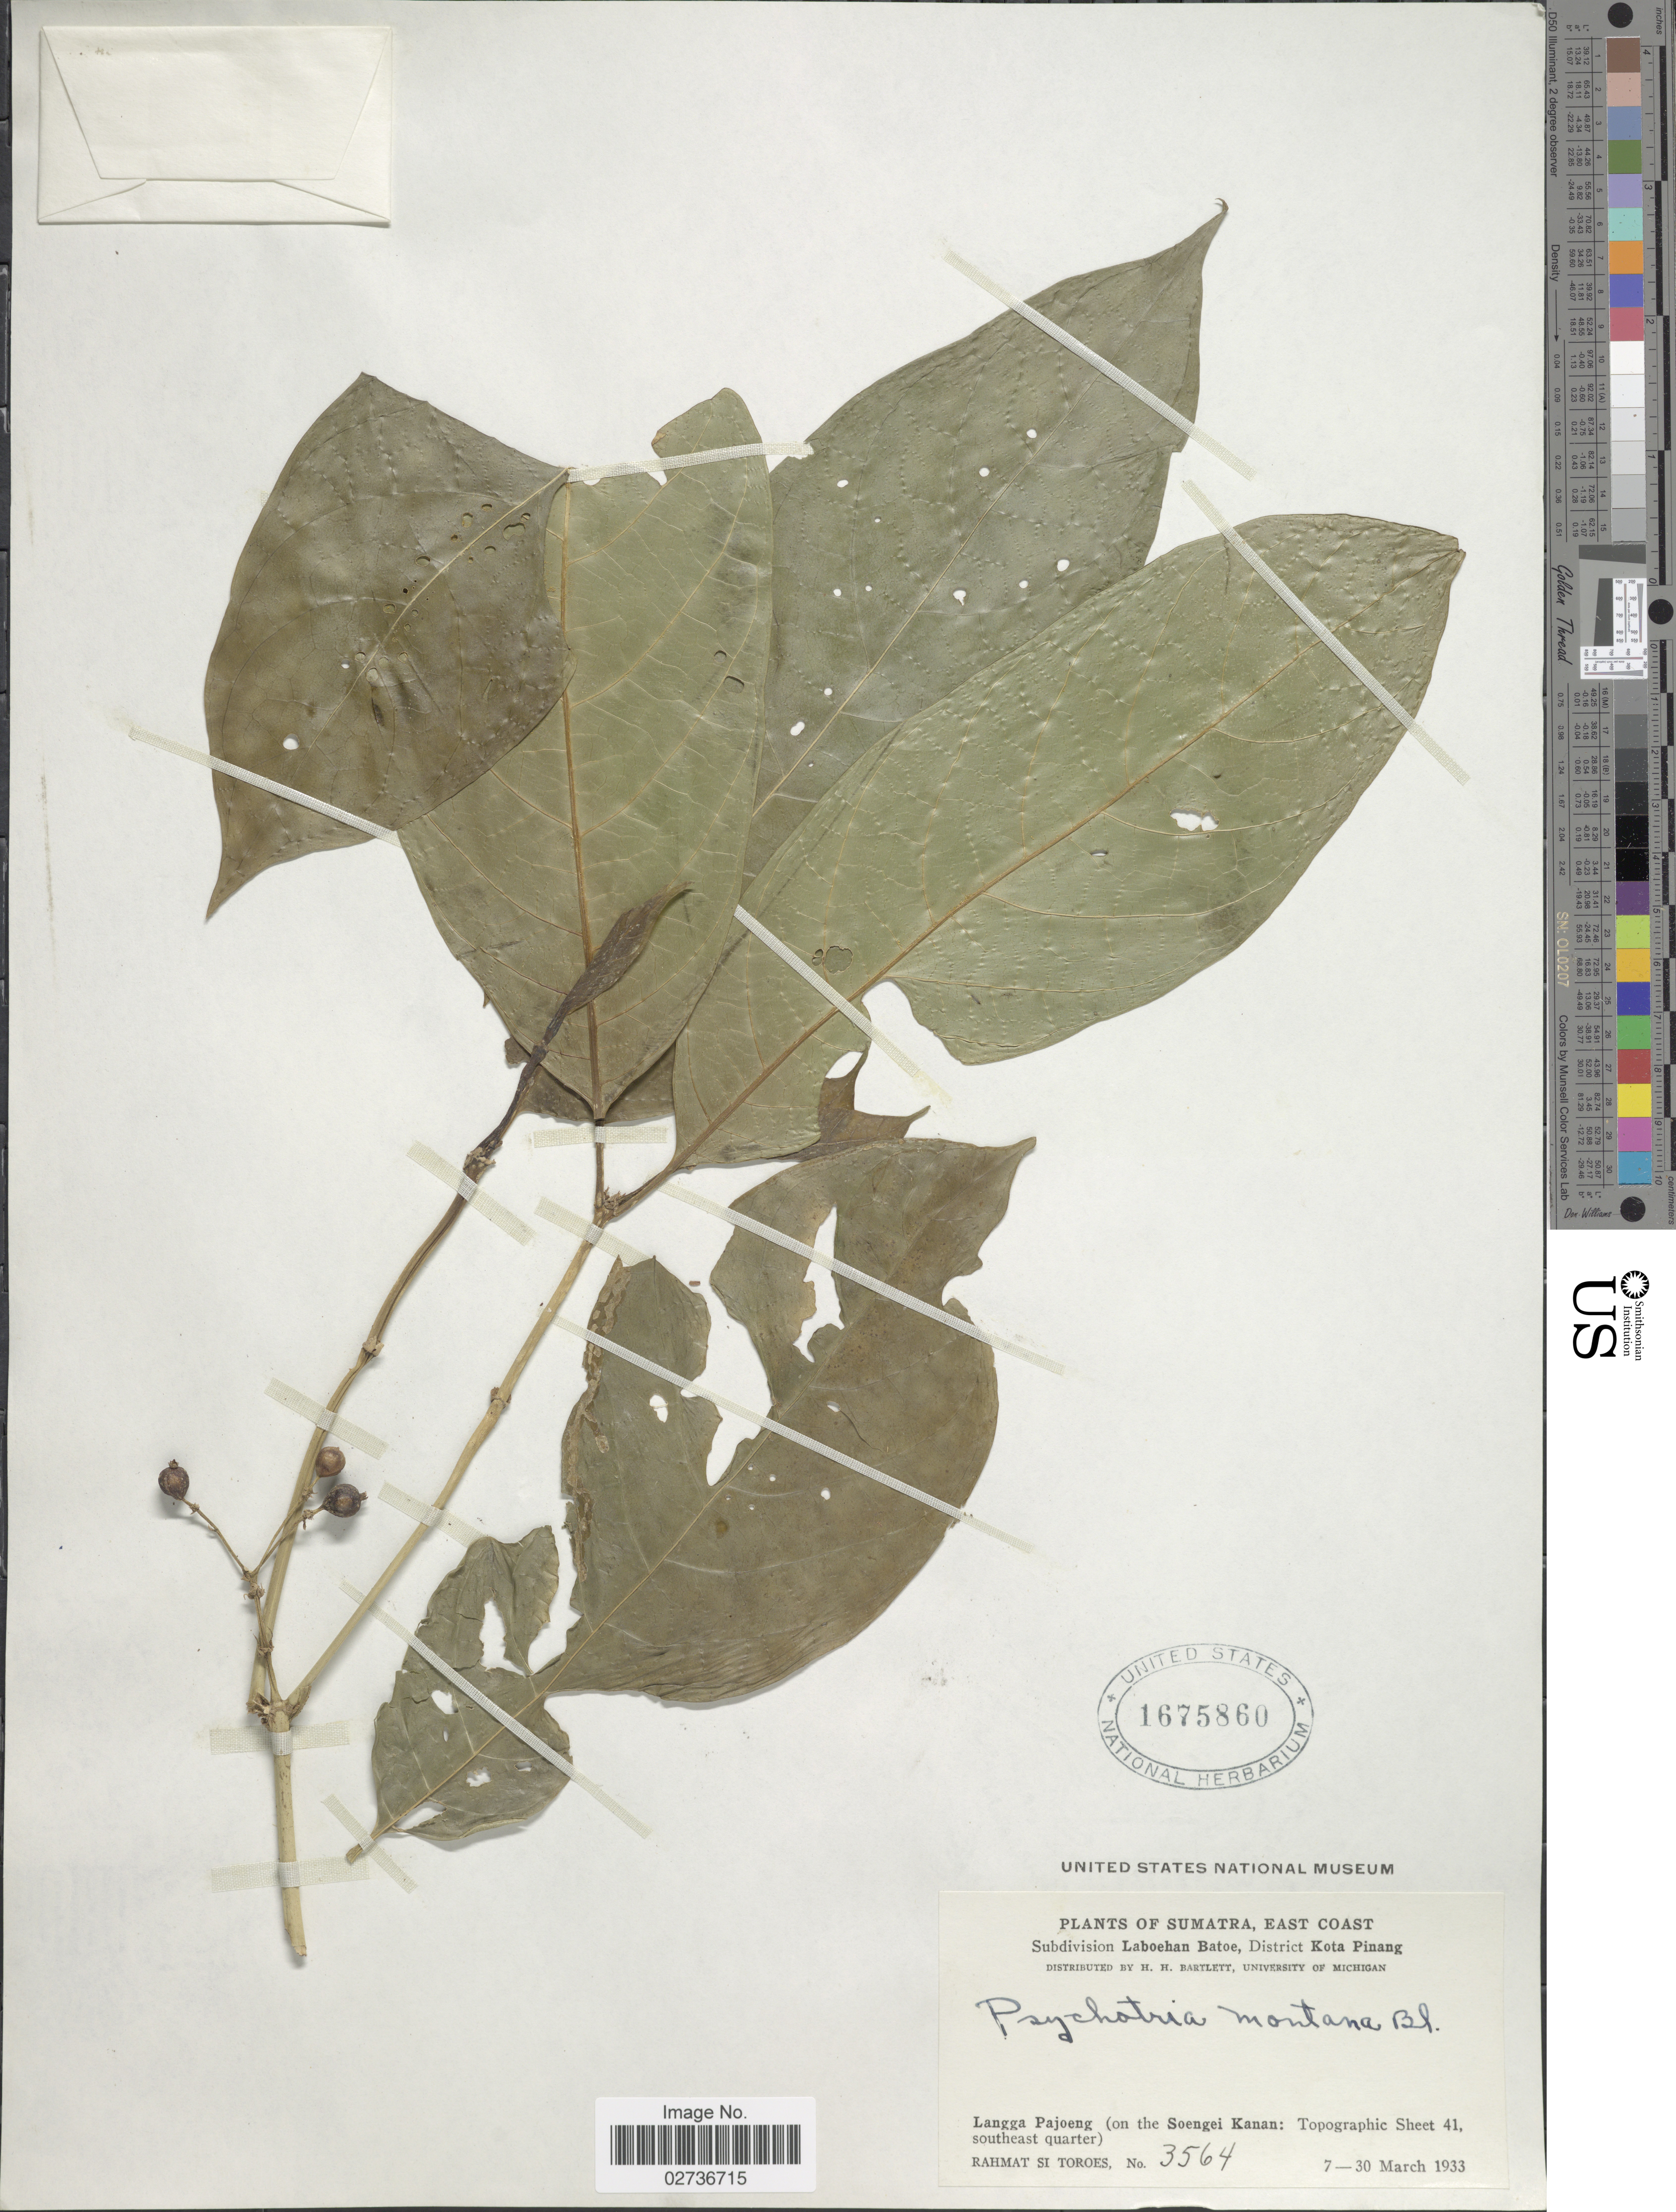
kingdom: Plantae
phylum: Tracheophyta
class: Magnoliopsida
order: Gentianales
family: Rubiaceae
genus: Psychotria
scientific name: Psychotria montana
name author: Blume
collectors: Rahmat Si Boeea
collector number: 3564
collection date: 1933-03-07/1933-03-30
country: Indonesia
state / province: Sumatra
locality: Sumatra, East Coast, Laboehan Batoe, District Kota Pinang, Lannga Pajoeng (on the Soengei Kanan: Topographic Sheet 41, southeast quarter)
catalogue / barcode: US 1675860